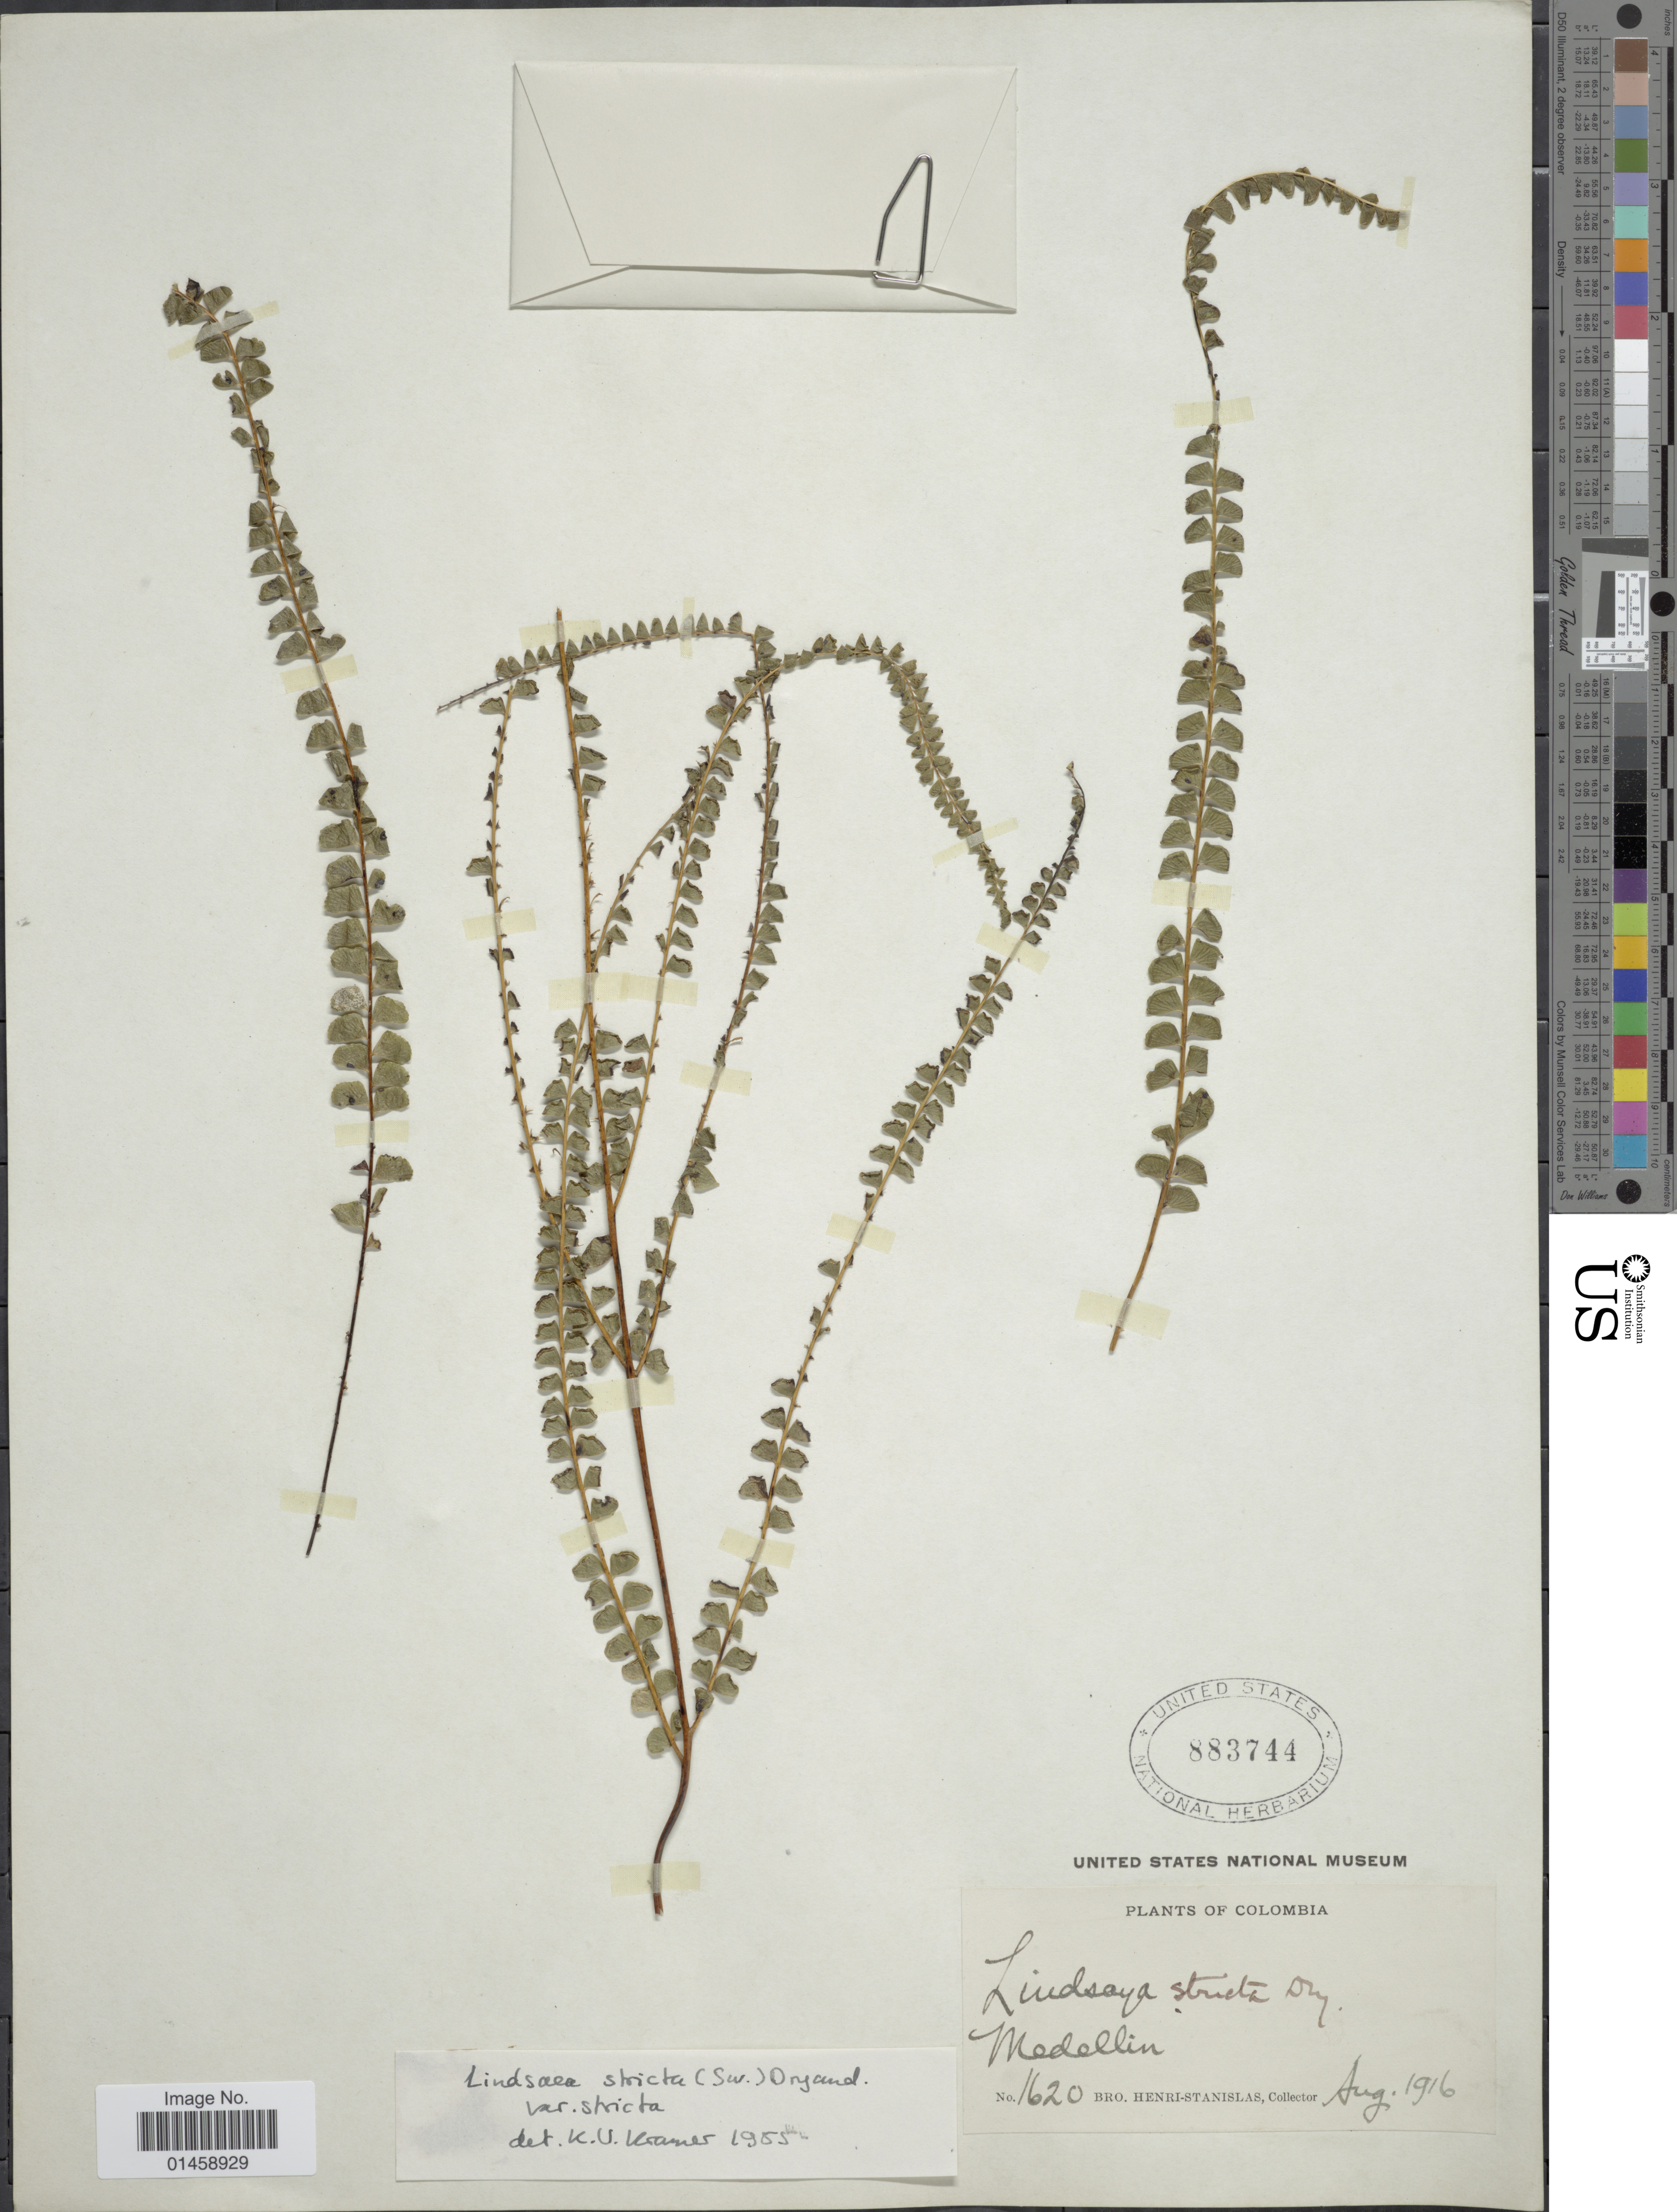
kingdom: Plantae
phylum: Tracheophyta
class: Polypodiopsida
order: Polypodiales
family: Lindsaeaceae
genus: Lindsaea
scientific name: Lindsaea stricta f. stricta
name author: (Sw.) Dryand.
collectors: Henri-Stanislas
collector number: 1620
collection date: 1916-08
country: Colombia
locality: Medellin.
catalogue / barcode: US 883744